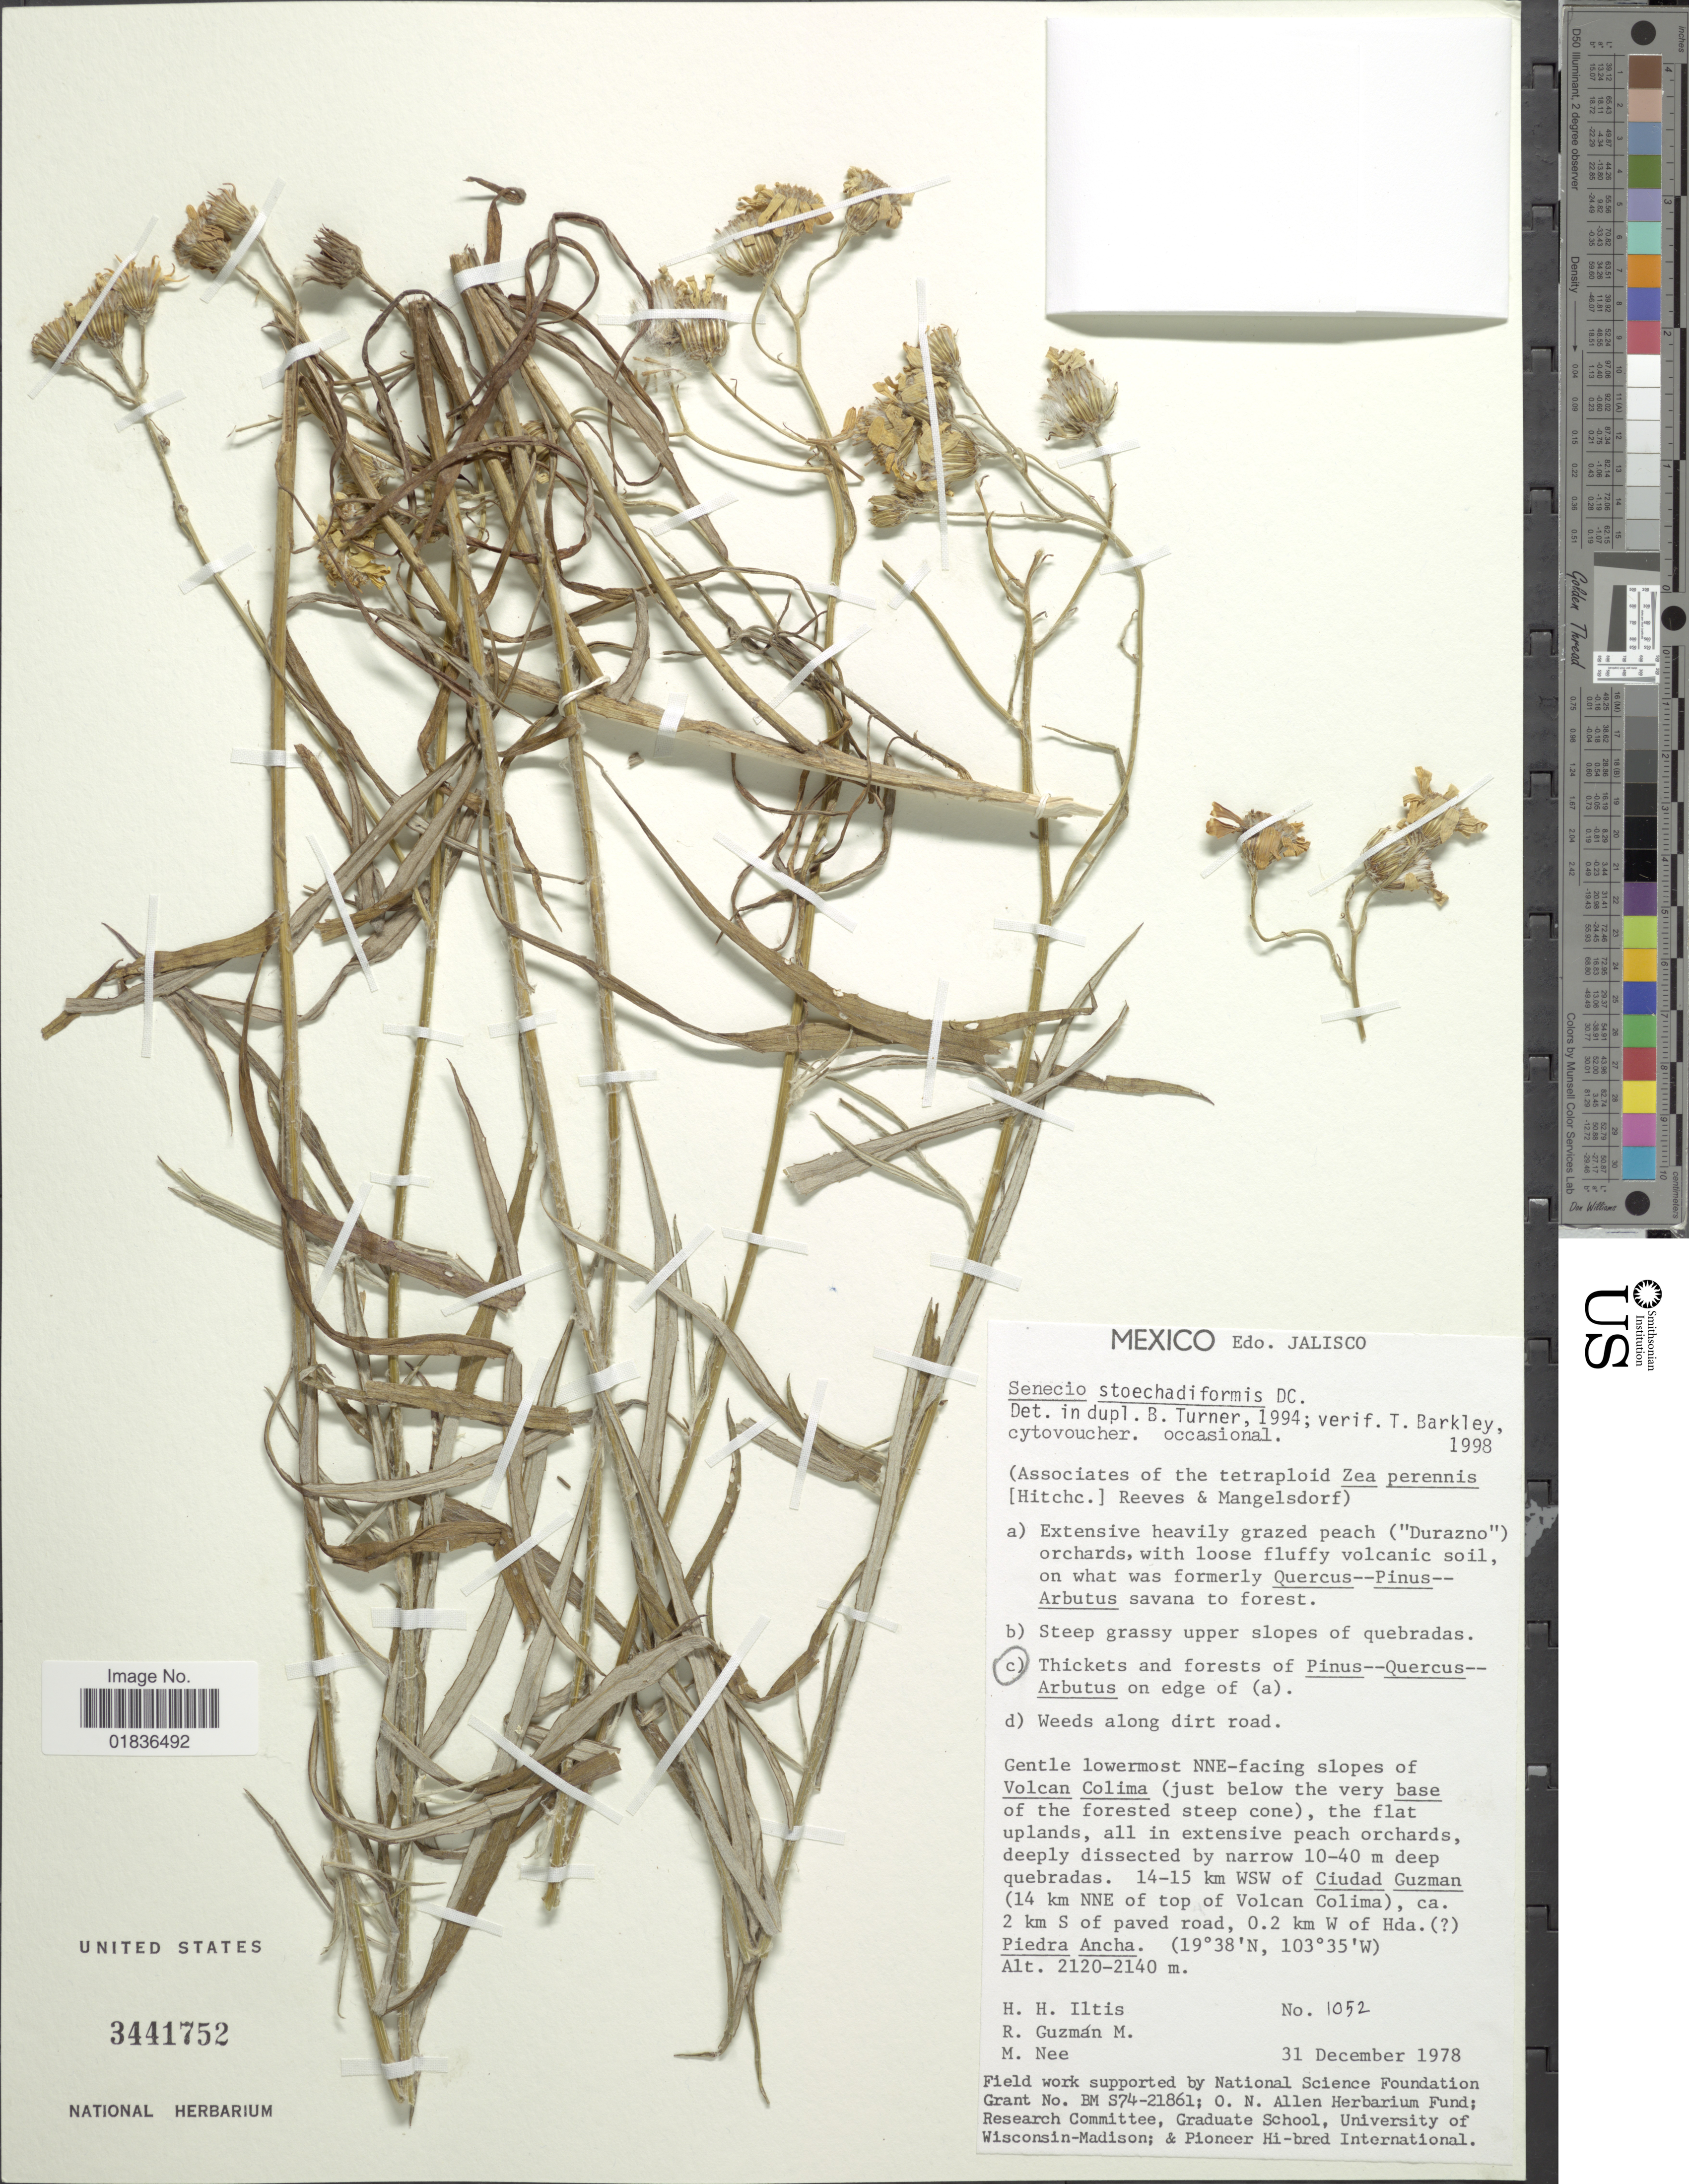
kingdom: Plantae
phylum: Tracheophyta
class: Magnoliopsida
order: Asterales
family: Asteraceae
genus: Senecio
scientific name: Senecio stoechadiformis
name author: DC.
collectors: H. H. Iltis, R. Guzman-M. & M. Nee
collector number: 1052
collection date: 1978-12-31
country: Mexico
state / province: Jalisco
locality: Gentle lowermost NNE-facing slopes of Volcan Colima (just below the very base of the forested steep cone), the flat uplands, all in extensive peach orchards, 14-15 km WSW of Ciudad Guzman (14 km NNE of top of Volcan Colima), ca. 2 km S of paved road, 0.2 km W of Hda. ( [unsure placement]) Piedra Ancha.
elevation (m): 2120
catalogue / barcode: US 3441752